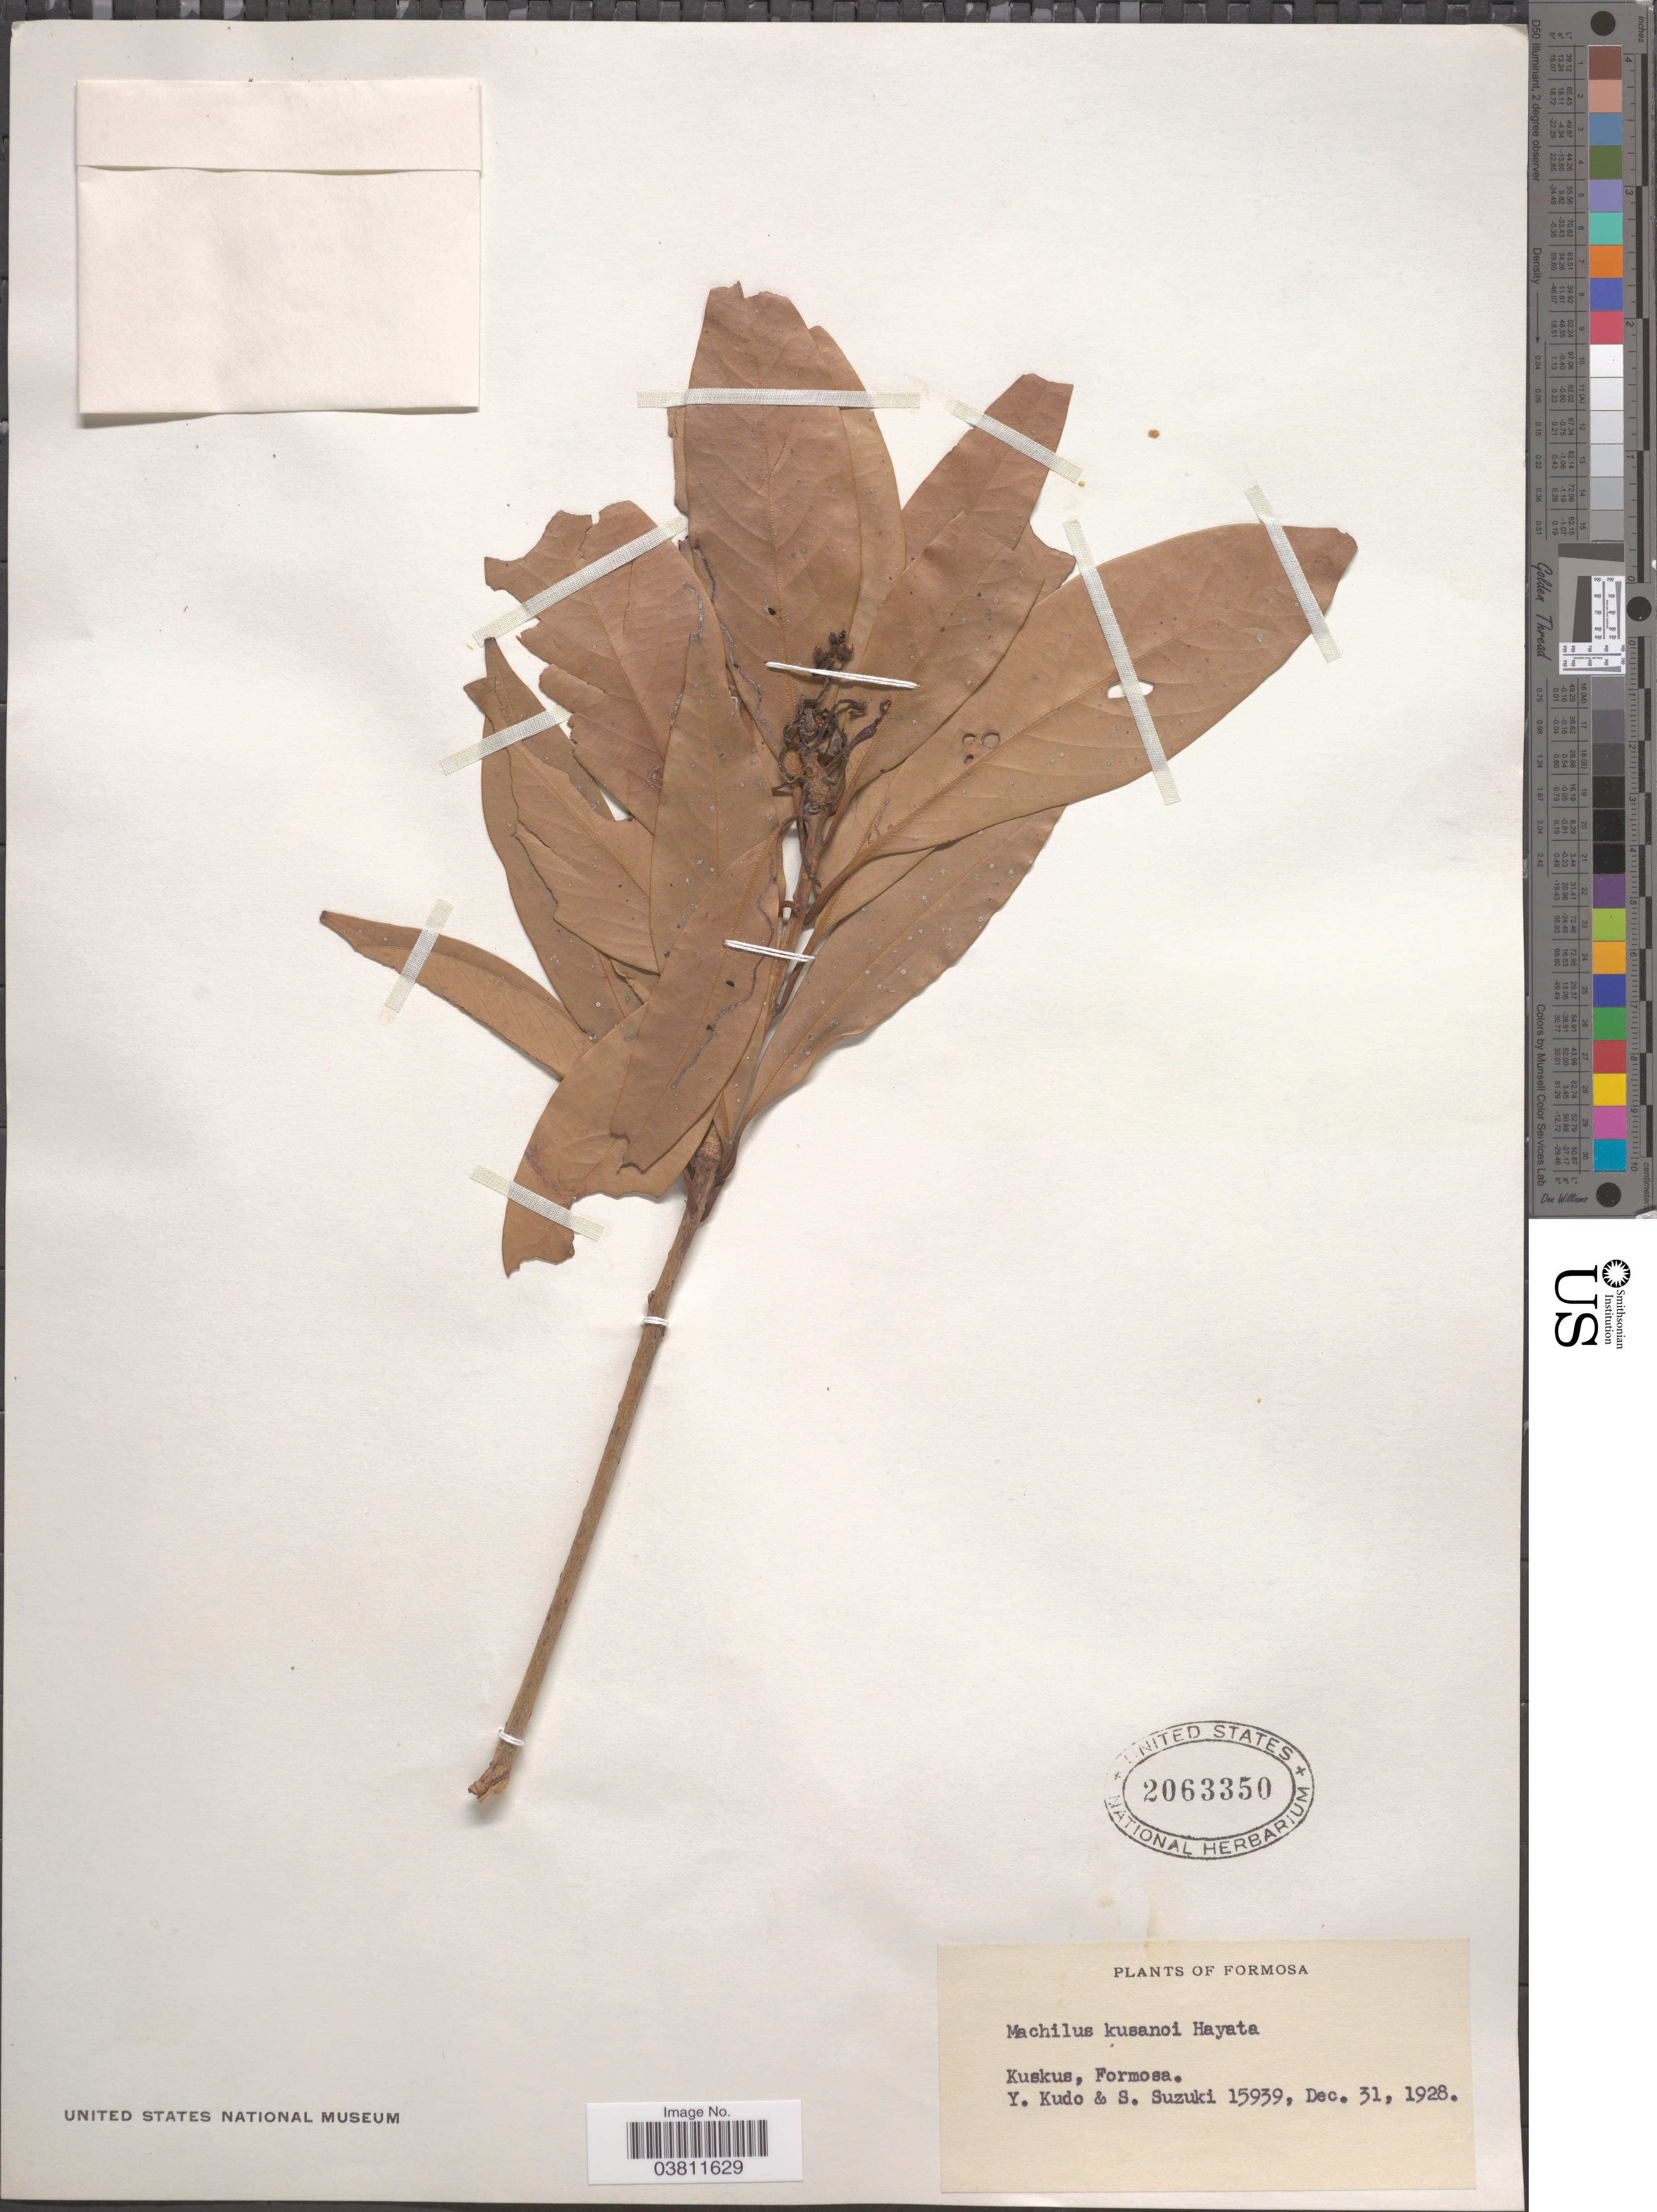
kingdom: Plantae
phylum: Tracheophyta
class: Magnoliopsida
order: Laurales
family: Lauraceae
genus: Machilus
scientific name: Machilus kusanoi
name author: Hayata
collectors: Y. Kudô & S. Suzuki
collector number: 15939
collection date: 1928-12-31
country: Taiwan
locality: Kuskus, Formosa.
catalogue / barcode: US 2063350